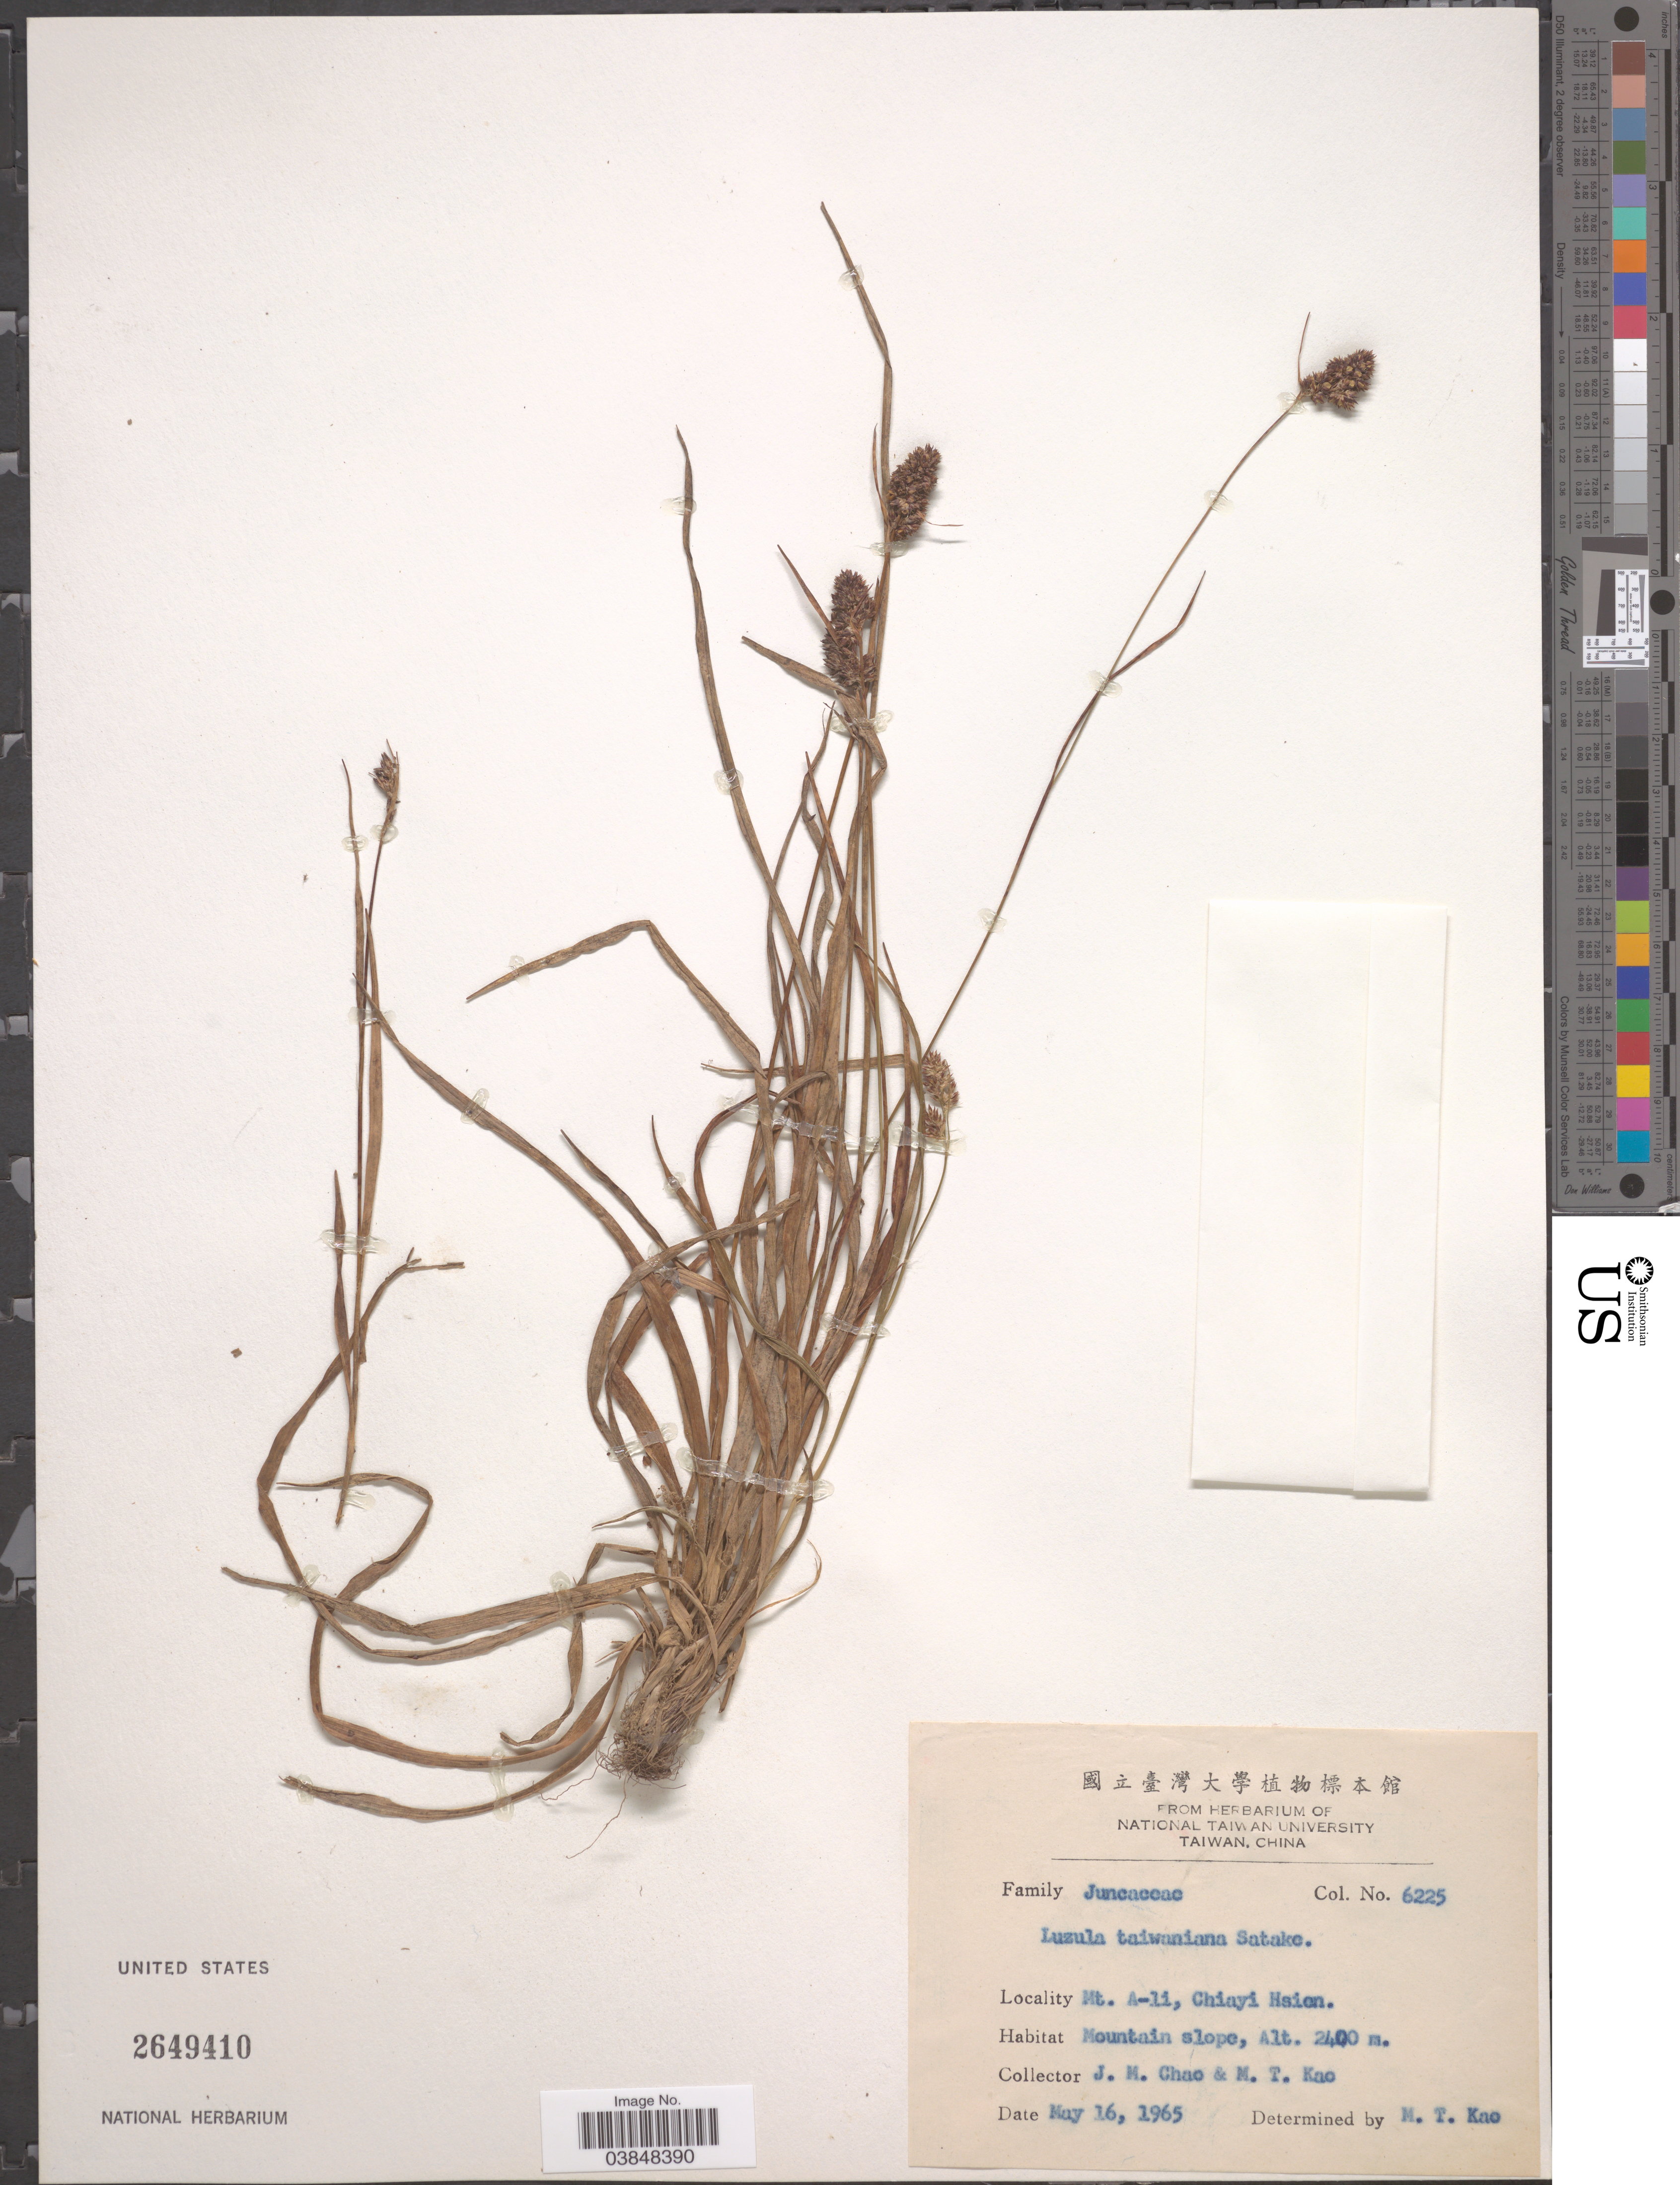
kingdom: Plantae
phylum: Tracheophyta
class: Liliopsida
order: Poales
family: Juncaceae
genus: Luzula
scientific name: Luzula taiwaniana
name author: Satake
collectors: J. Chao & M. T. Kao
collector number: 6225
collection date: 1965-05-16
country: Taiwan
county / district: Chiayi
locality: Mt. A-li, Chiayi Hsien, Mountain slope.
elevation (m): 2400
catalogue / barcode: US 2649410